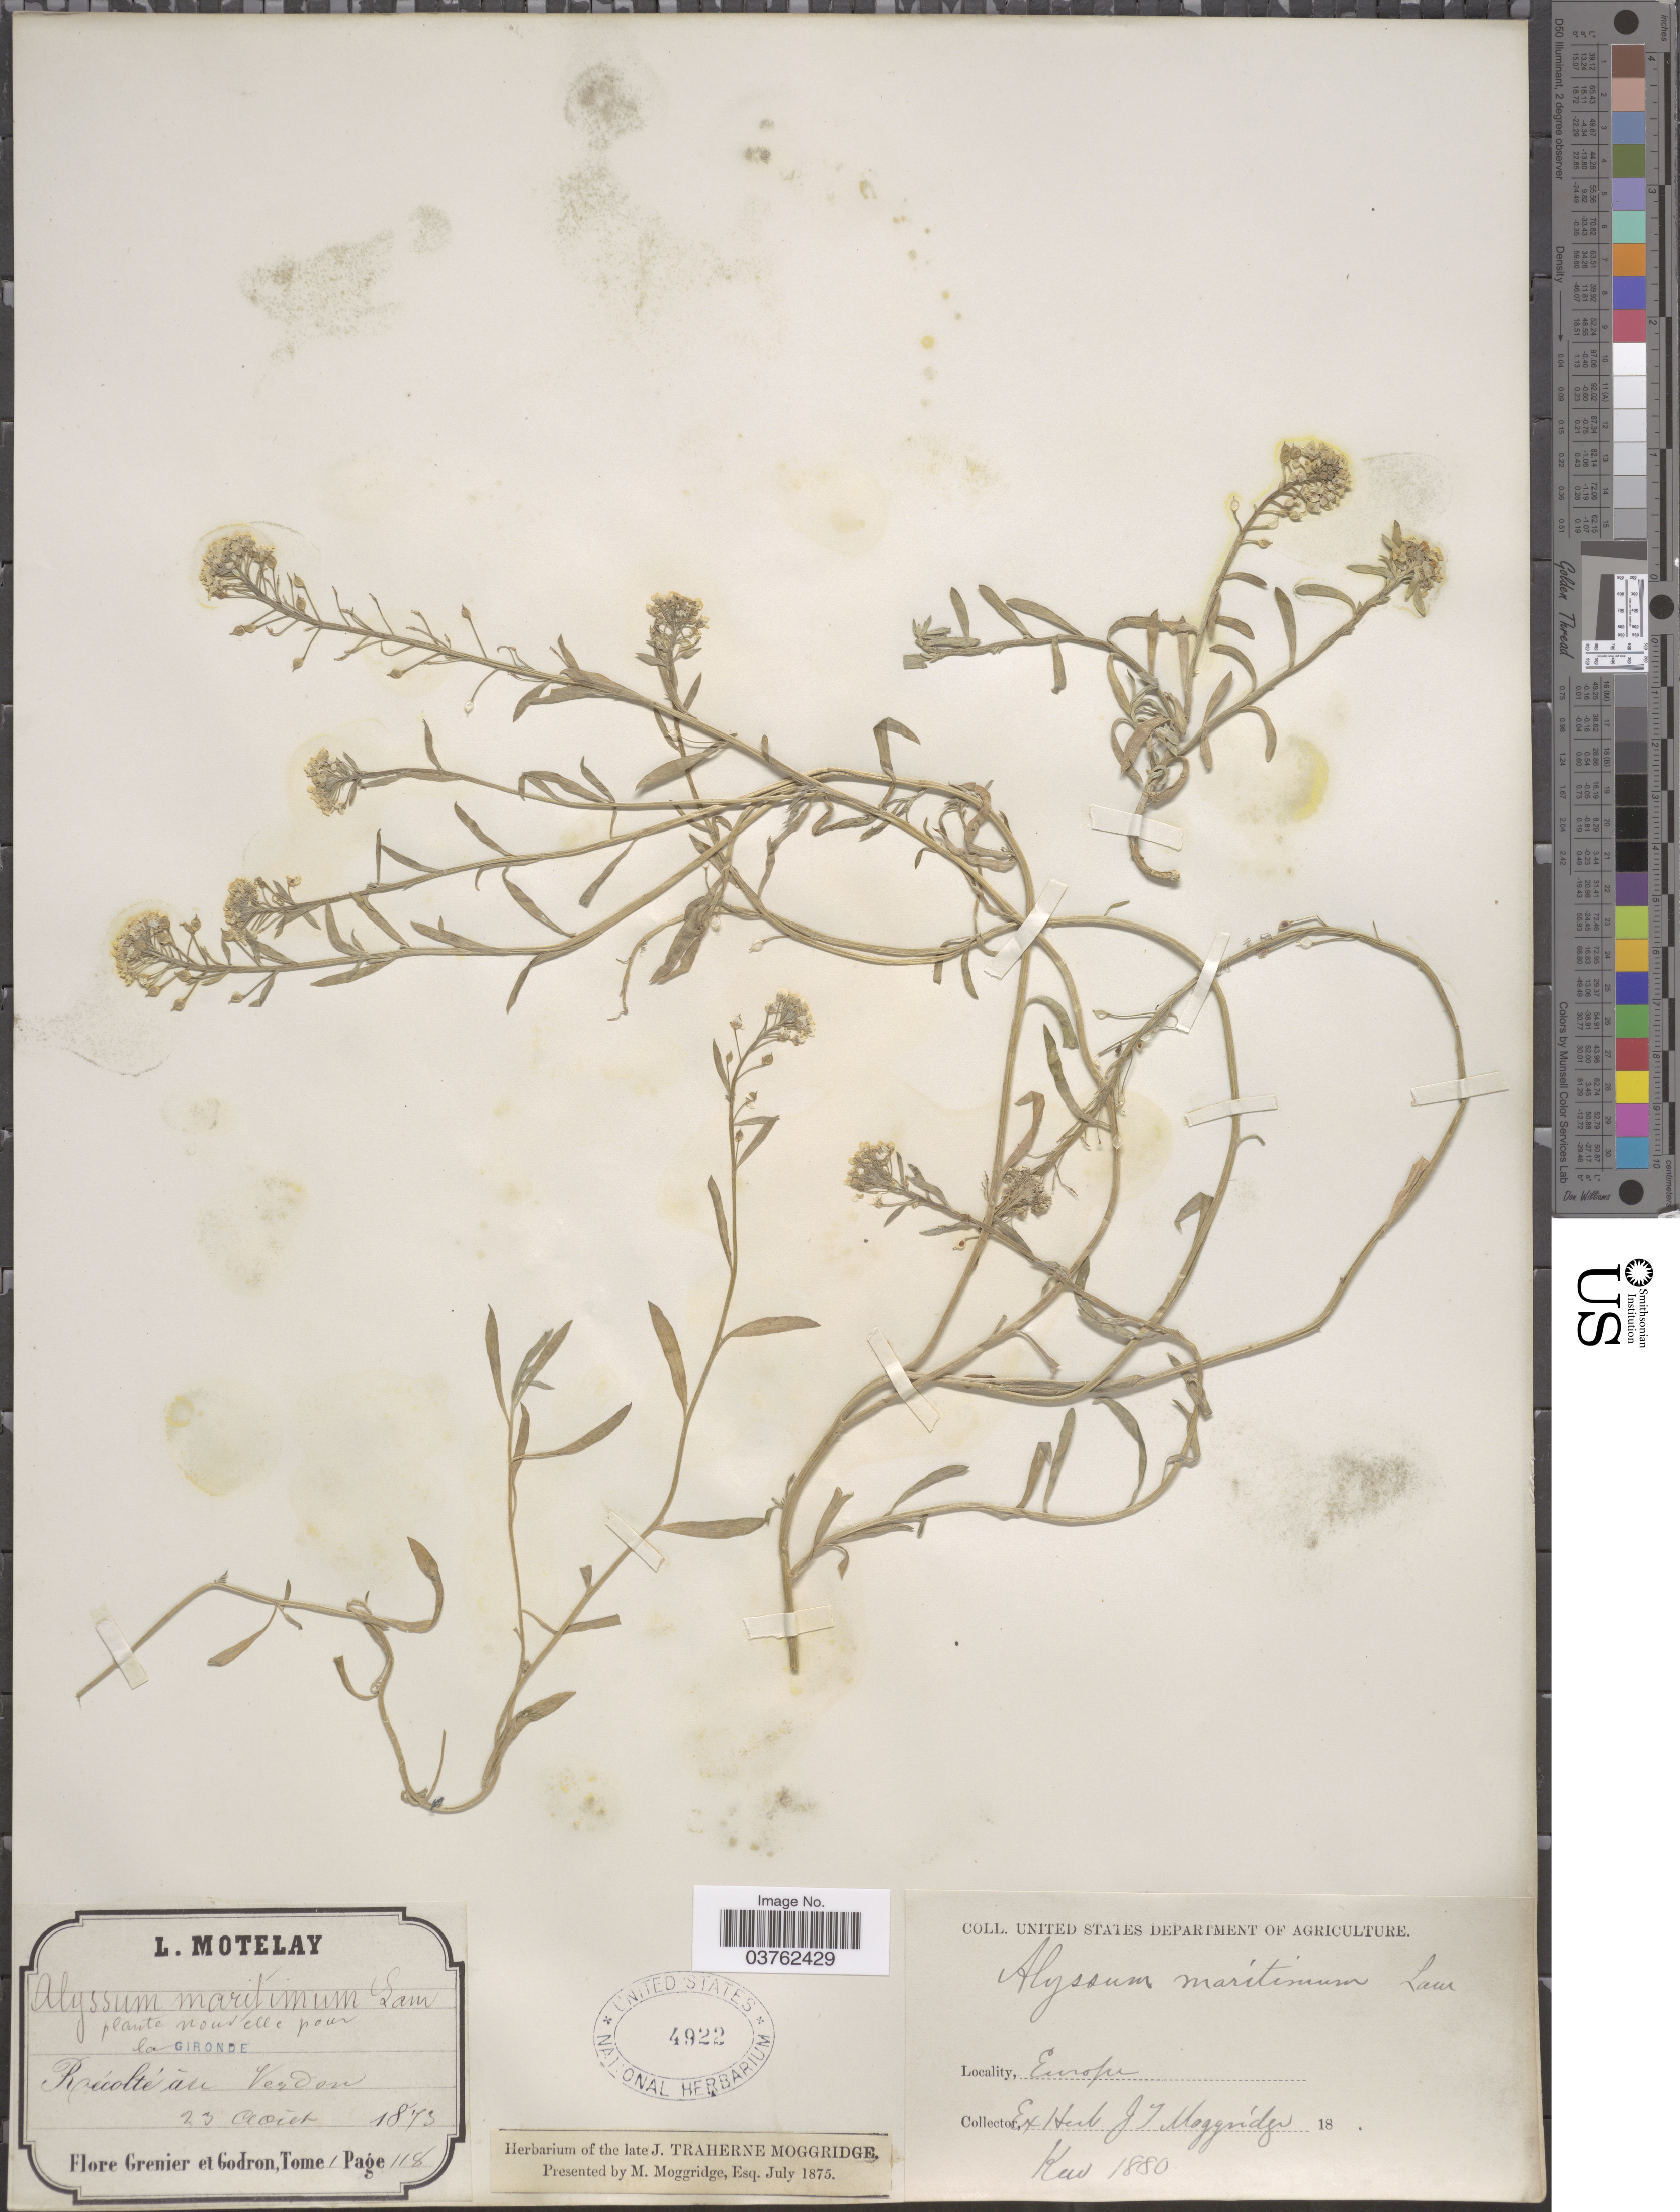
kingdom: Plantae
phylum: Tracheophyta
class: Magnoliopsida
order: Brassicales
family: Brassicaceae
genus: Lobularia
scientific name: Lobularia maritima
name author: (L.) Desv.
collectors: L. Motelay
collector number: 118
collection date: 1873-08-23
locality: Verdon. Grenier et Godron.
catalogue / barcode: US 4922